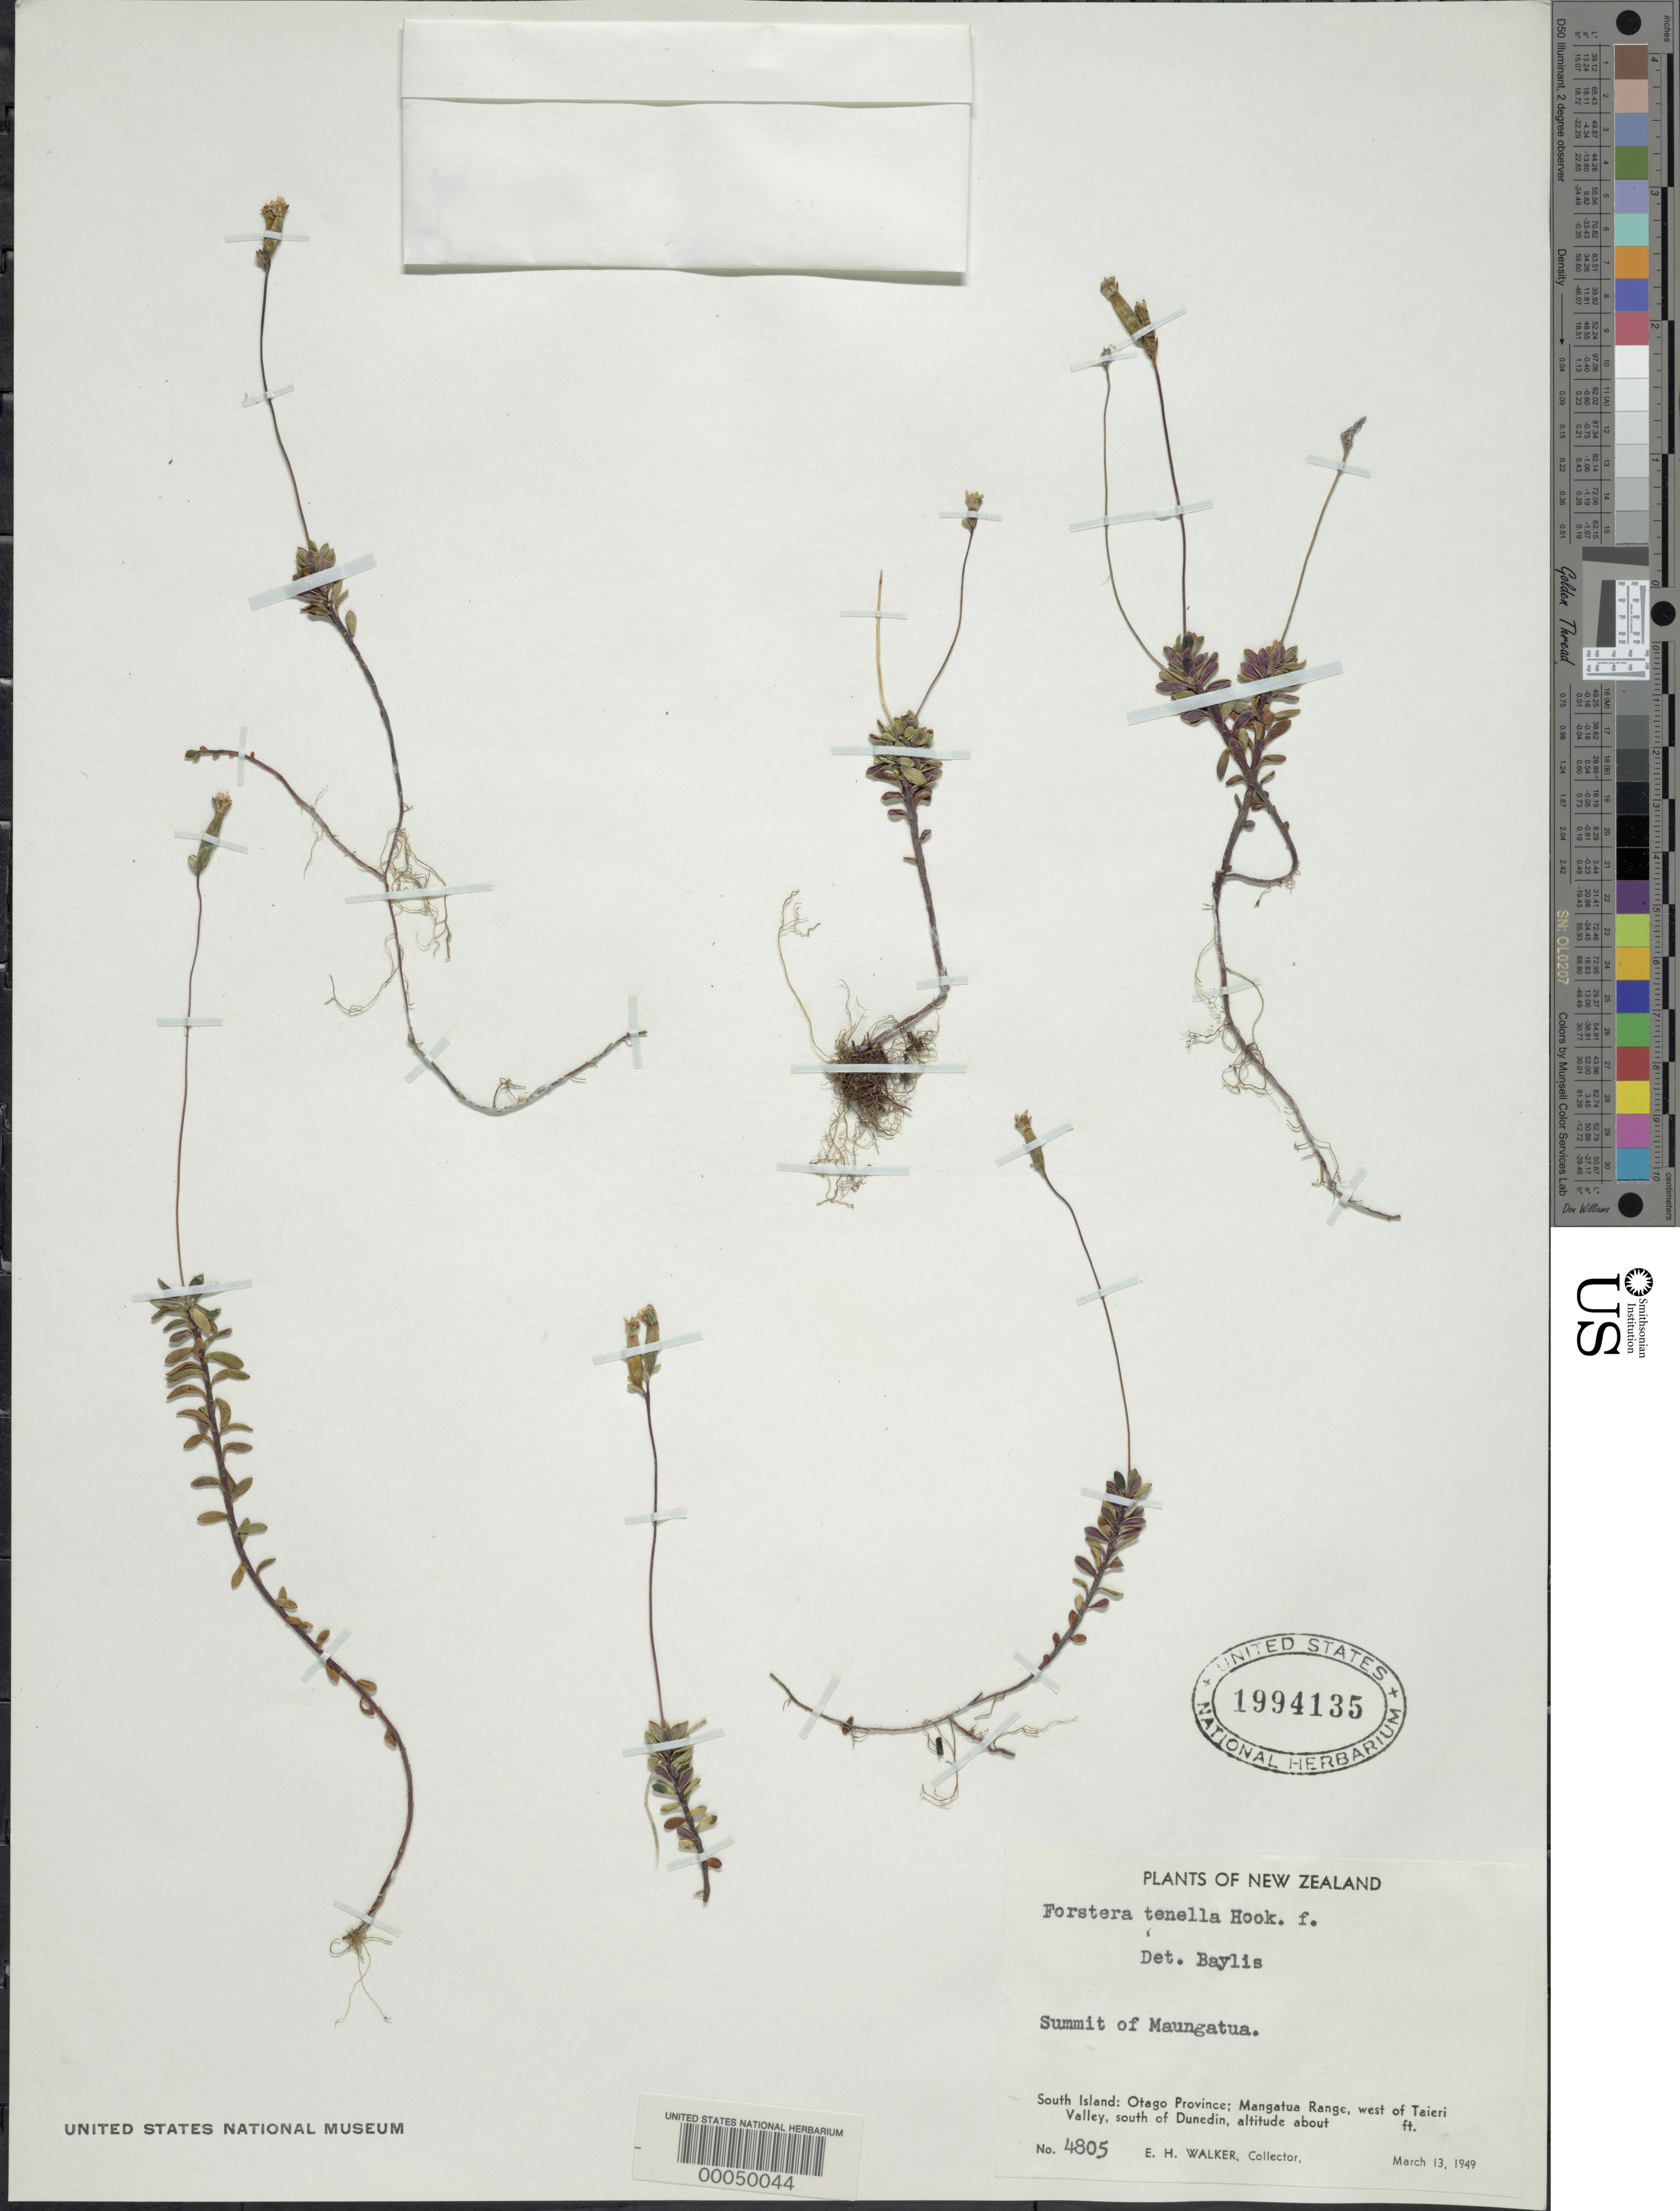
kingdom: Plantae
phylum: Tracheophyta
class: Magnoliopsida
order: Asterales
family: Stylidiaceae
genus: Forstera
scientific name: Forstera tenella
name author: Hook. f.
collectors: E. H. Walker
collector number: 4805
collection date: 1949-03-13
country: New Zealand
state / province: Otago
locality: Summit of Maungatua. South Island: Mangatua Range, west of Taieri Valley, south of Dunedin.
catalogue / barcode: US 1994135